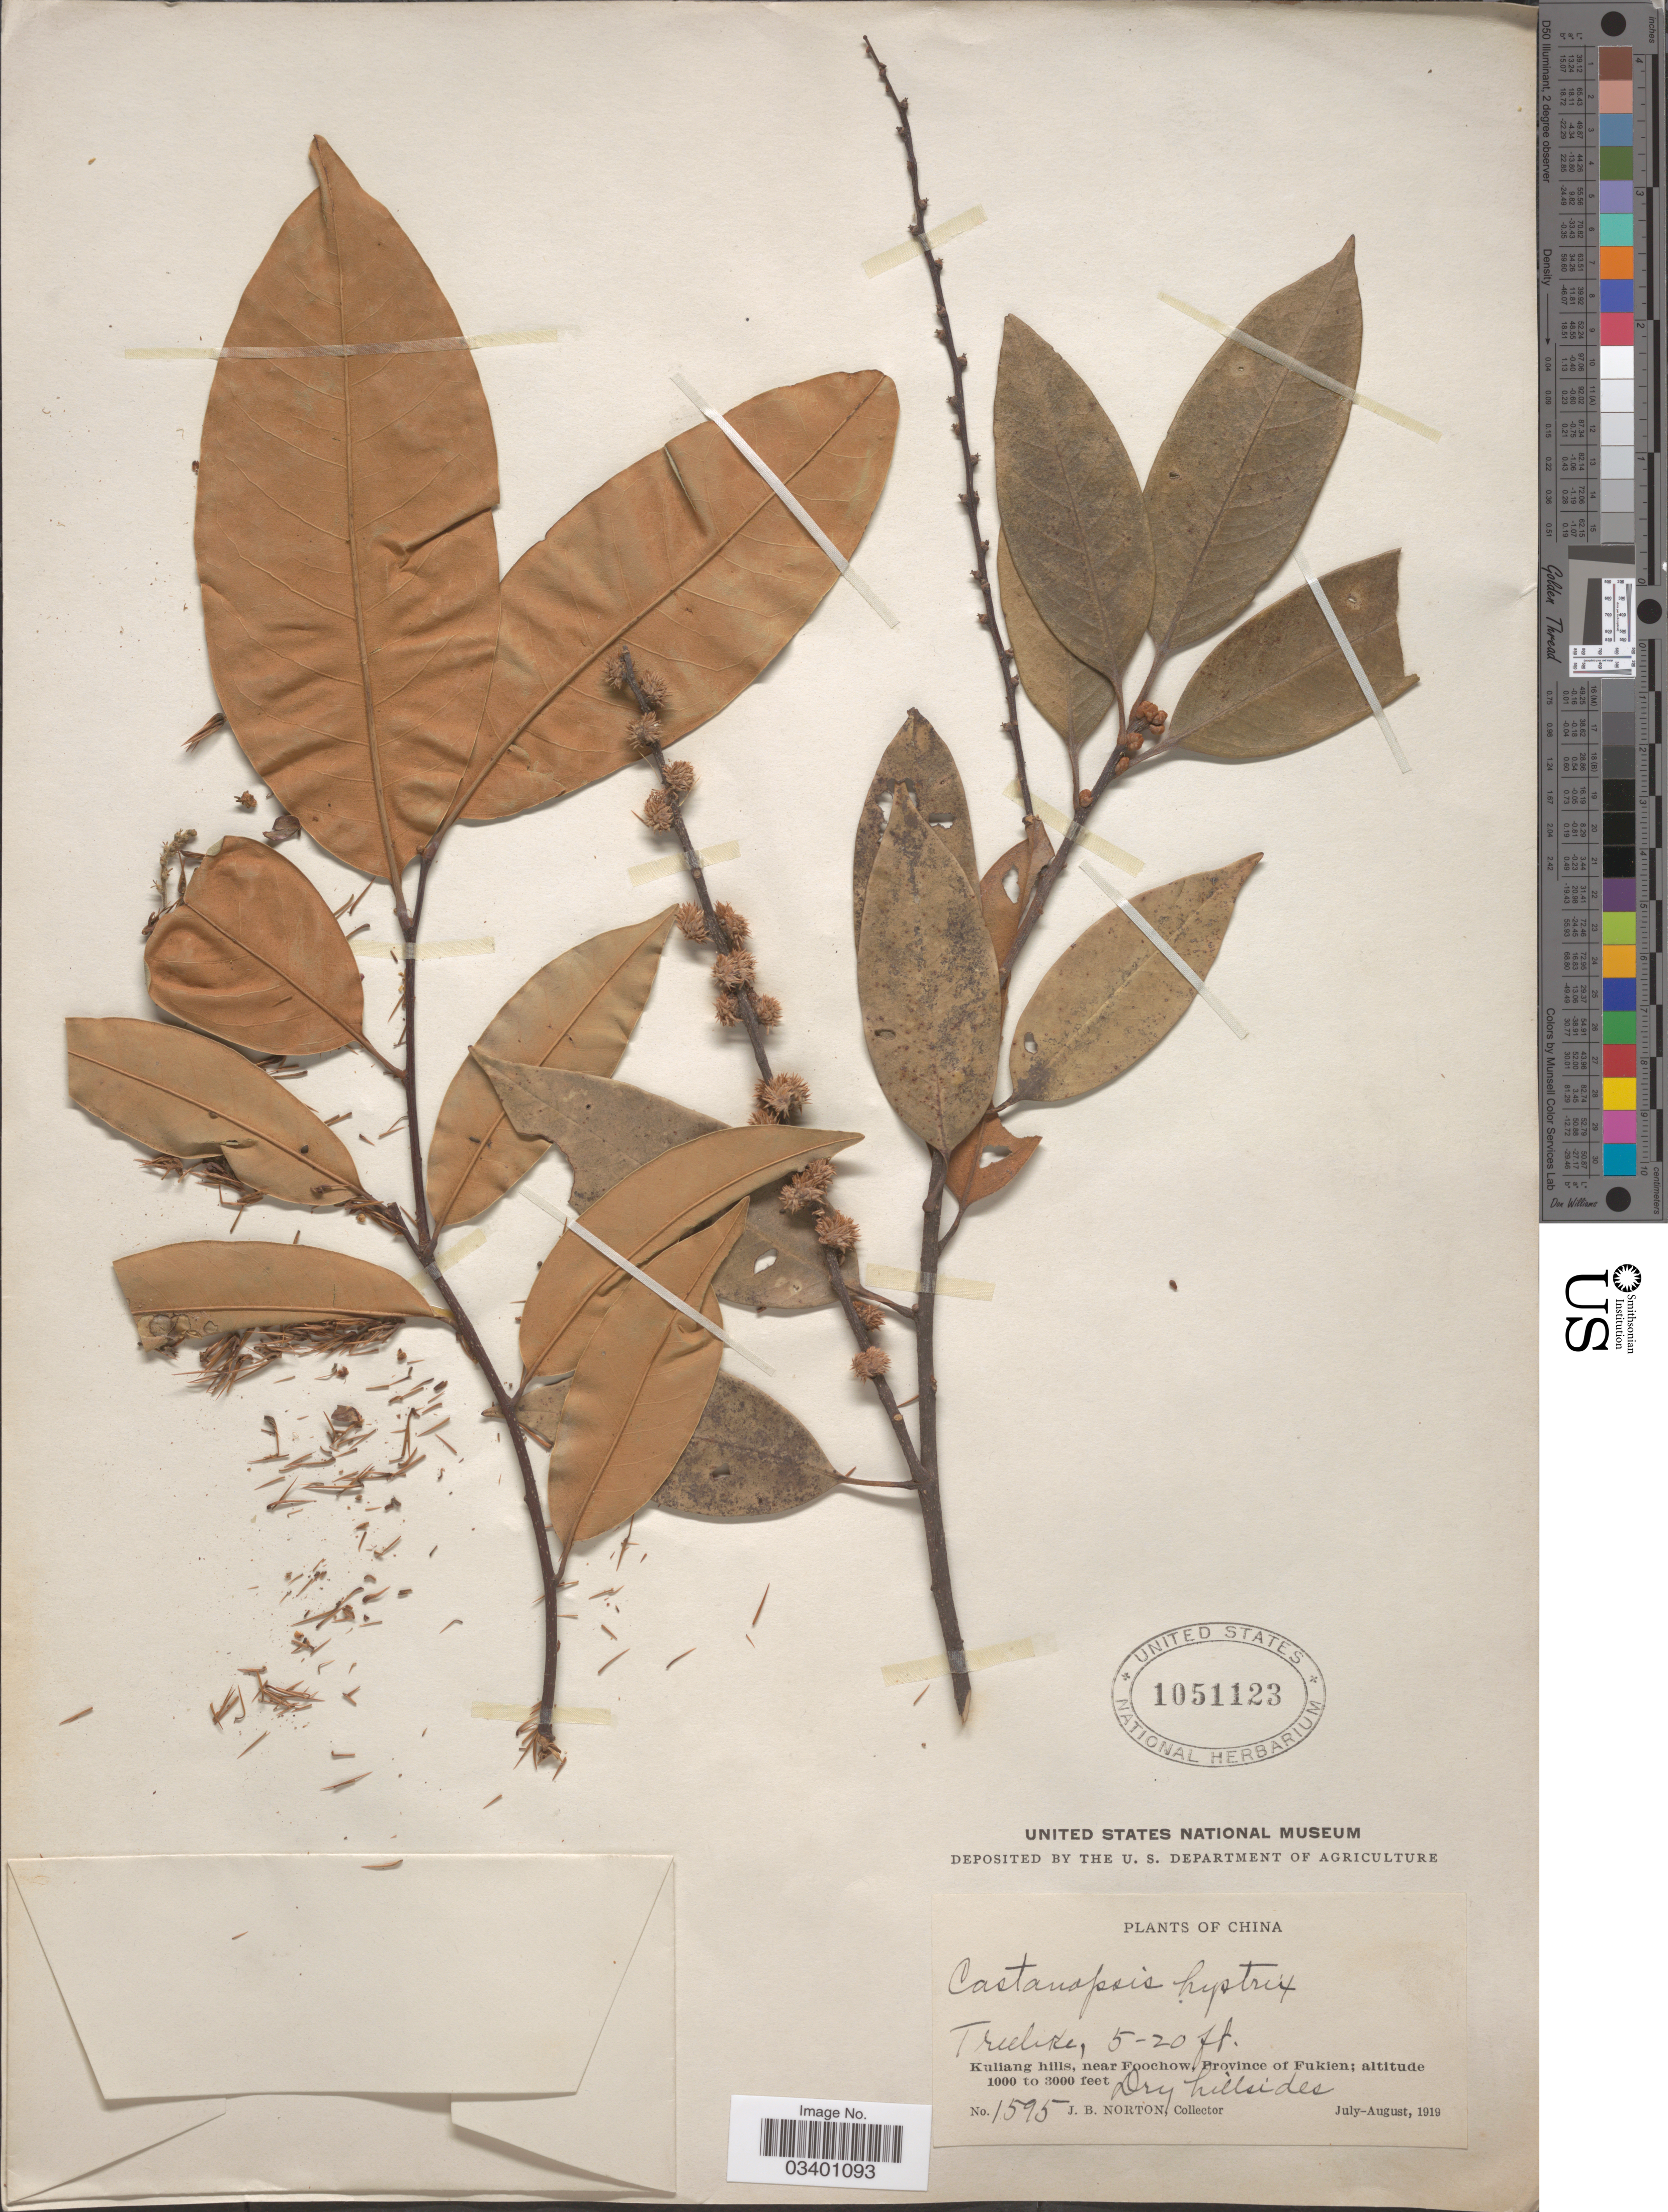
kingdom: Plantae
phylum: Tracheophyta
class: Magnoliopsida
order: Fagales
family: Fagaceae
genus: Castanopsis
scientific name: Castanopsis hystrix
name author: Hook. f. & Thomson ex A. DC.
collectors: J. B. Norton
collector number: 1595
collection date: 1919-07/1919-08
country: China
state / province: Fujian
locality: Kuliang hills, near Foochow, Province of Fukien.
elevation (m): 305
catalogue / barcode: US 1051123